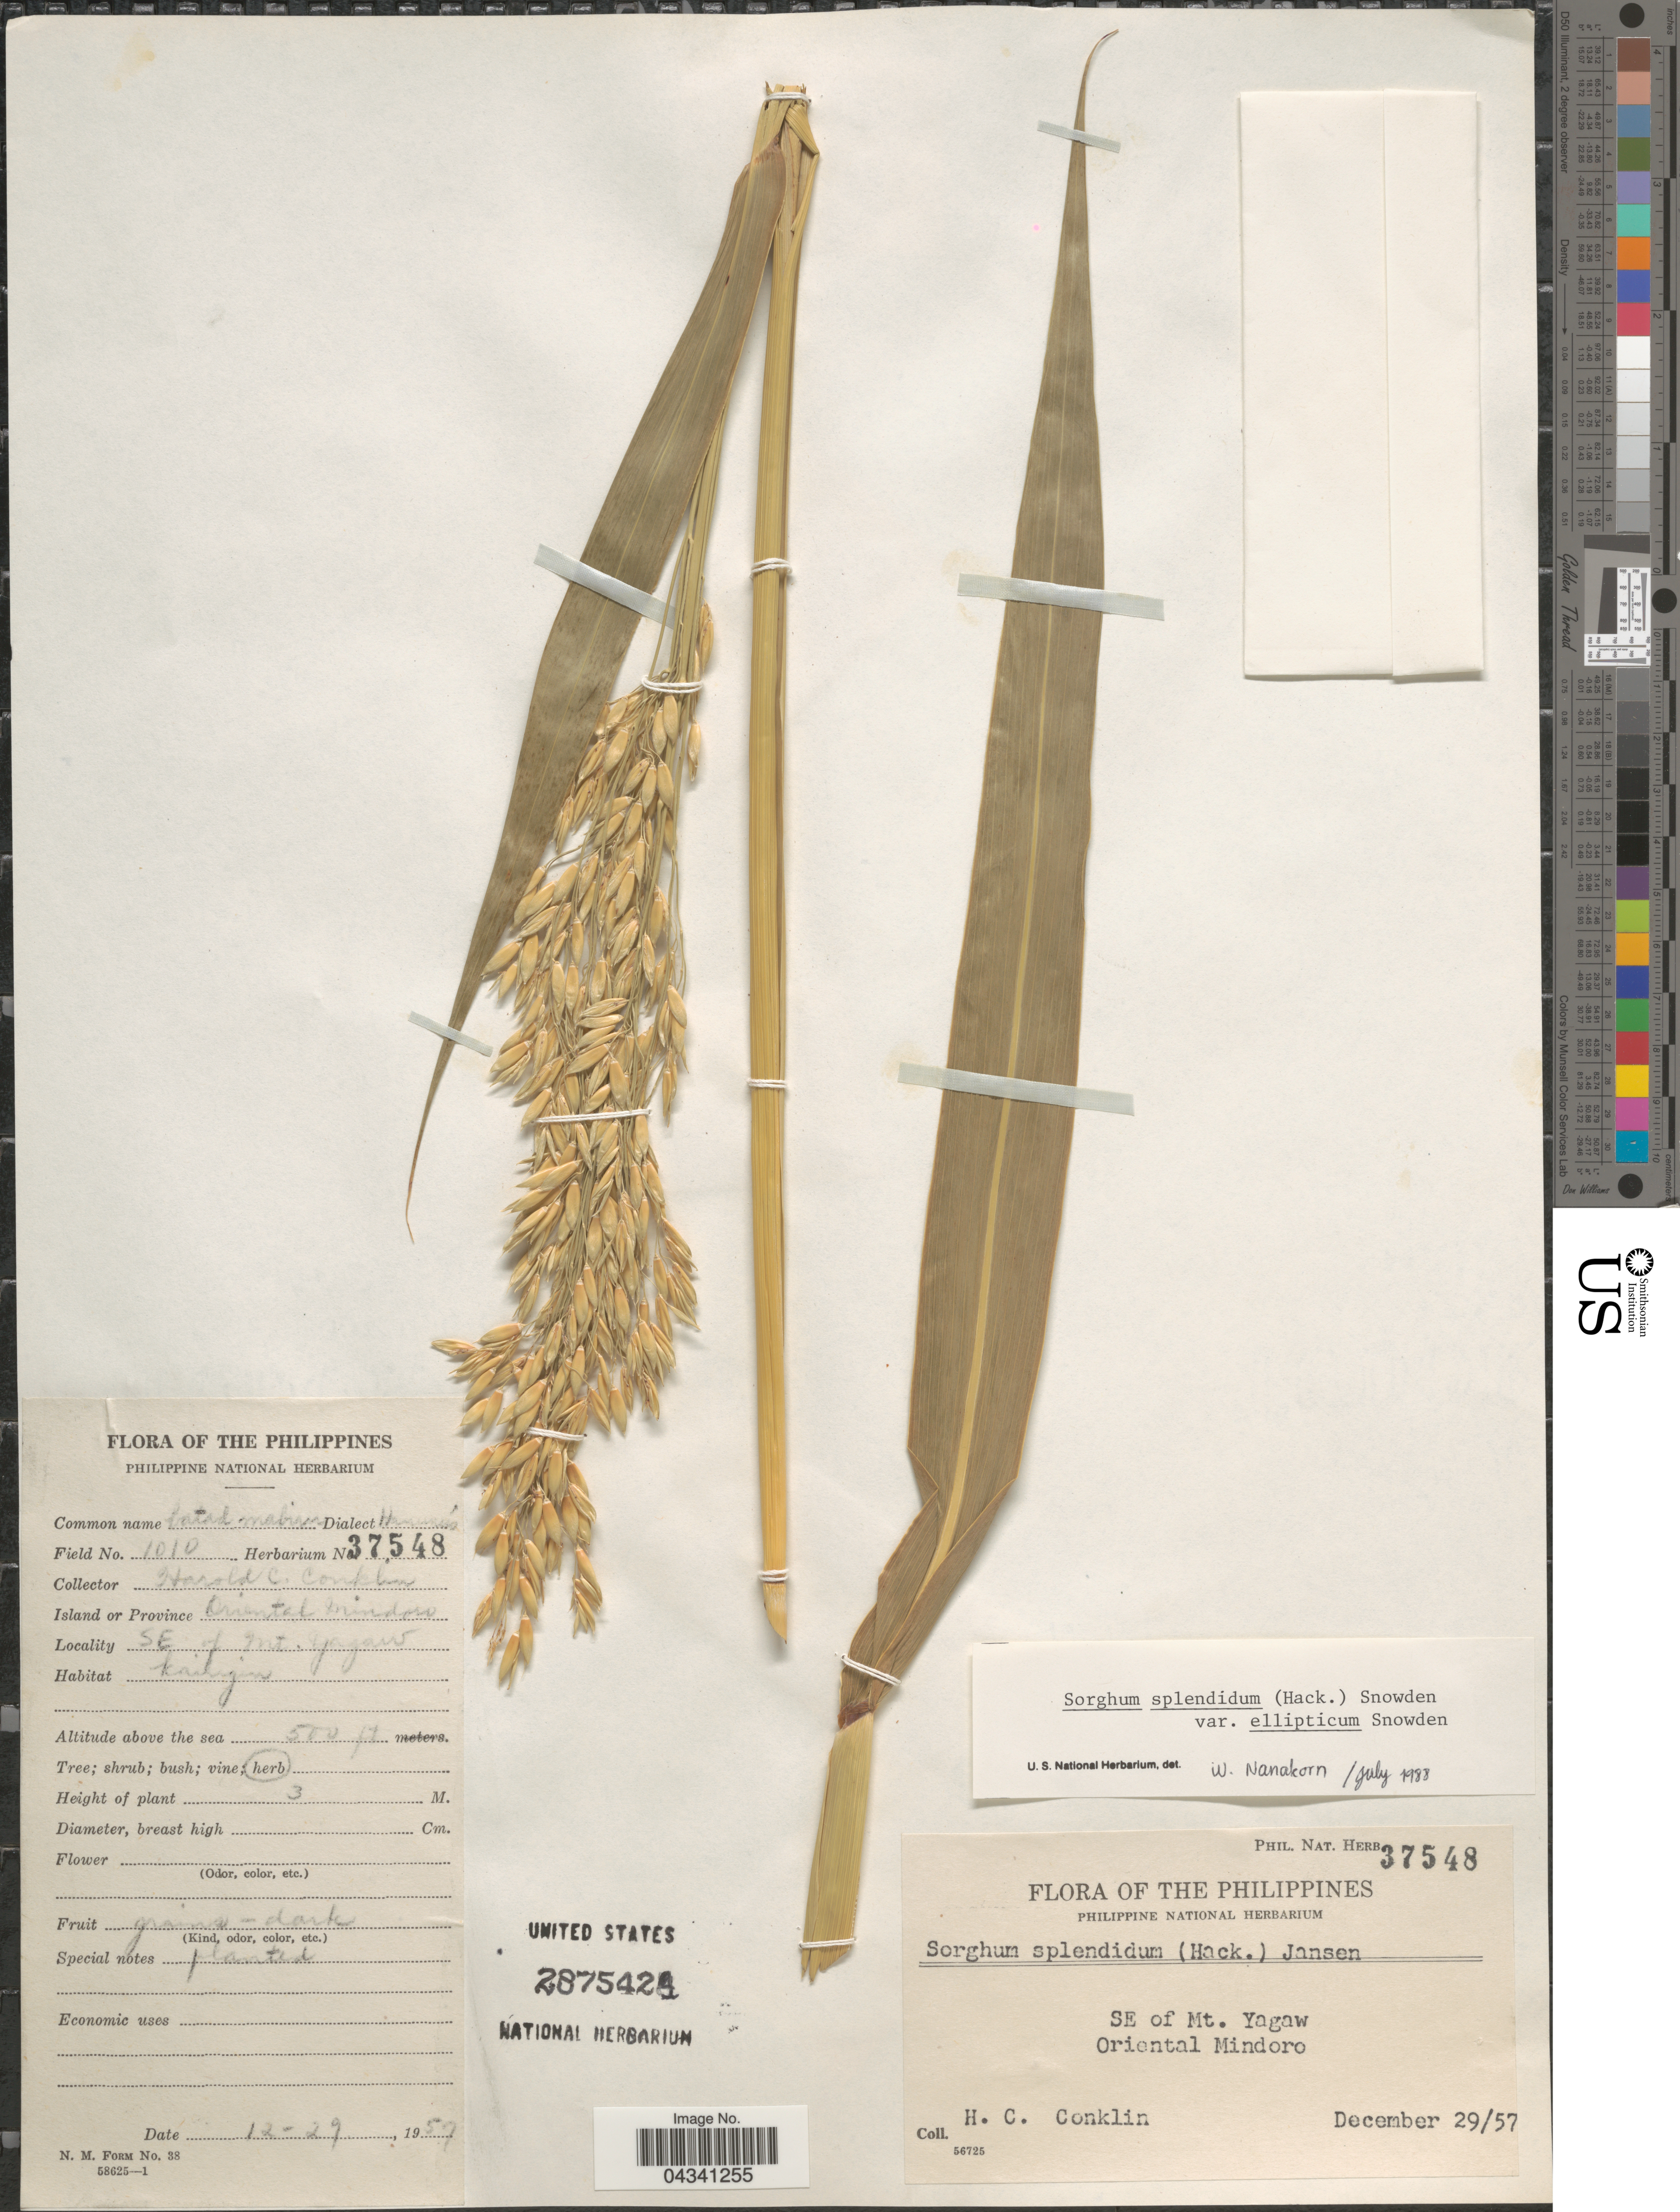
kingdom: Plantae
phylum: Tracheophyta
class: Liliopsida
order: Poales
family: Poaceae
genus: Sorghum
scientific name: Sorghum bicolor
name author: (L.) Moench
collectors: H. Conklin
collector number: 1010/Phil. Nat. Herb. 37548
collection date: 1957-12-29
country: Philippines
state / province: Mimaropa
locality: SE of Mt. Yagaw. Island or Province Oriental Mindoro.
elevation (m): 152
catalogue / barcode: US 2875424